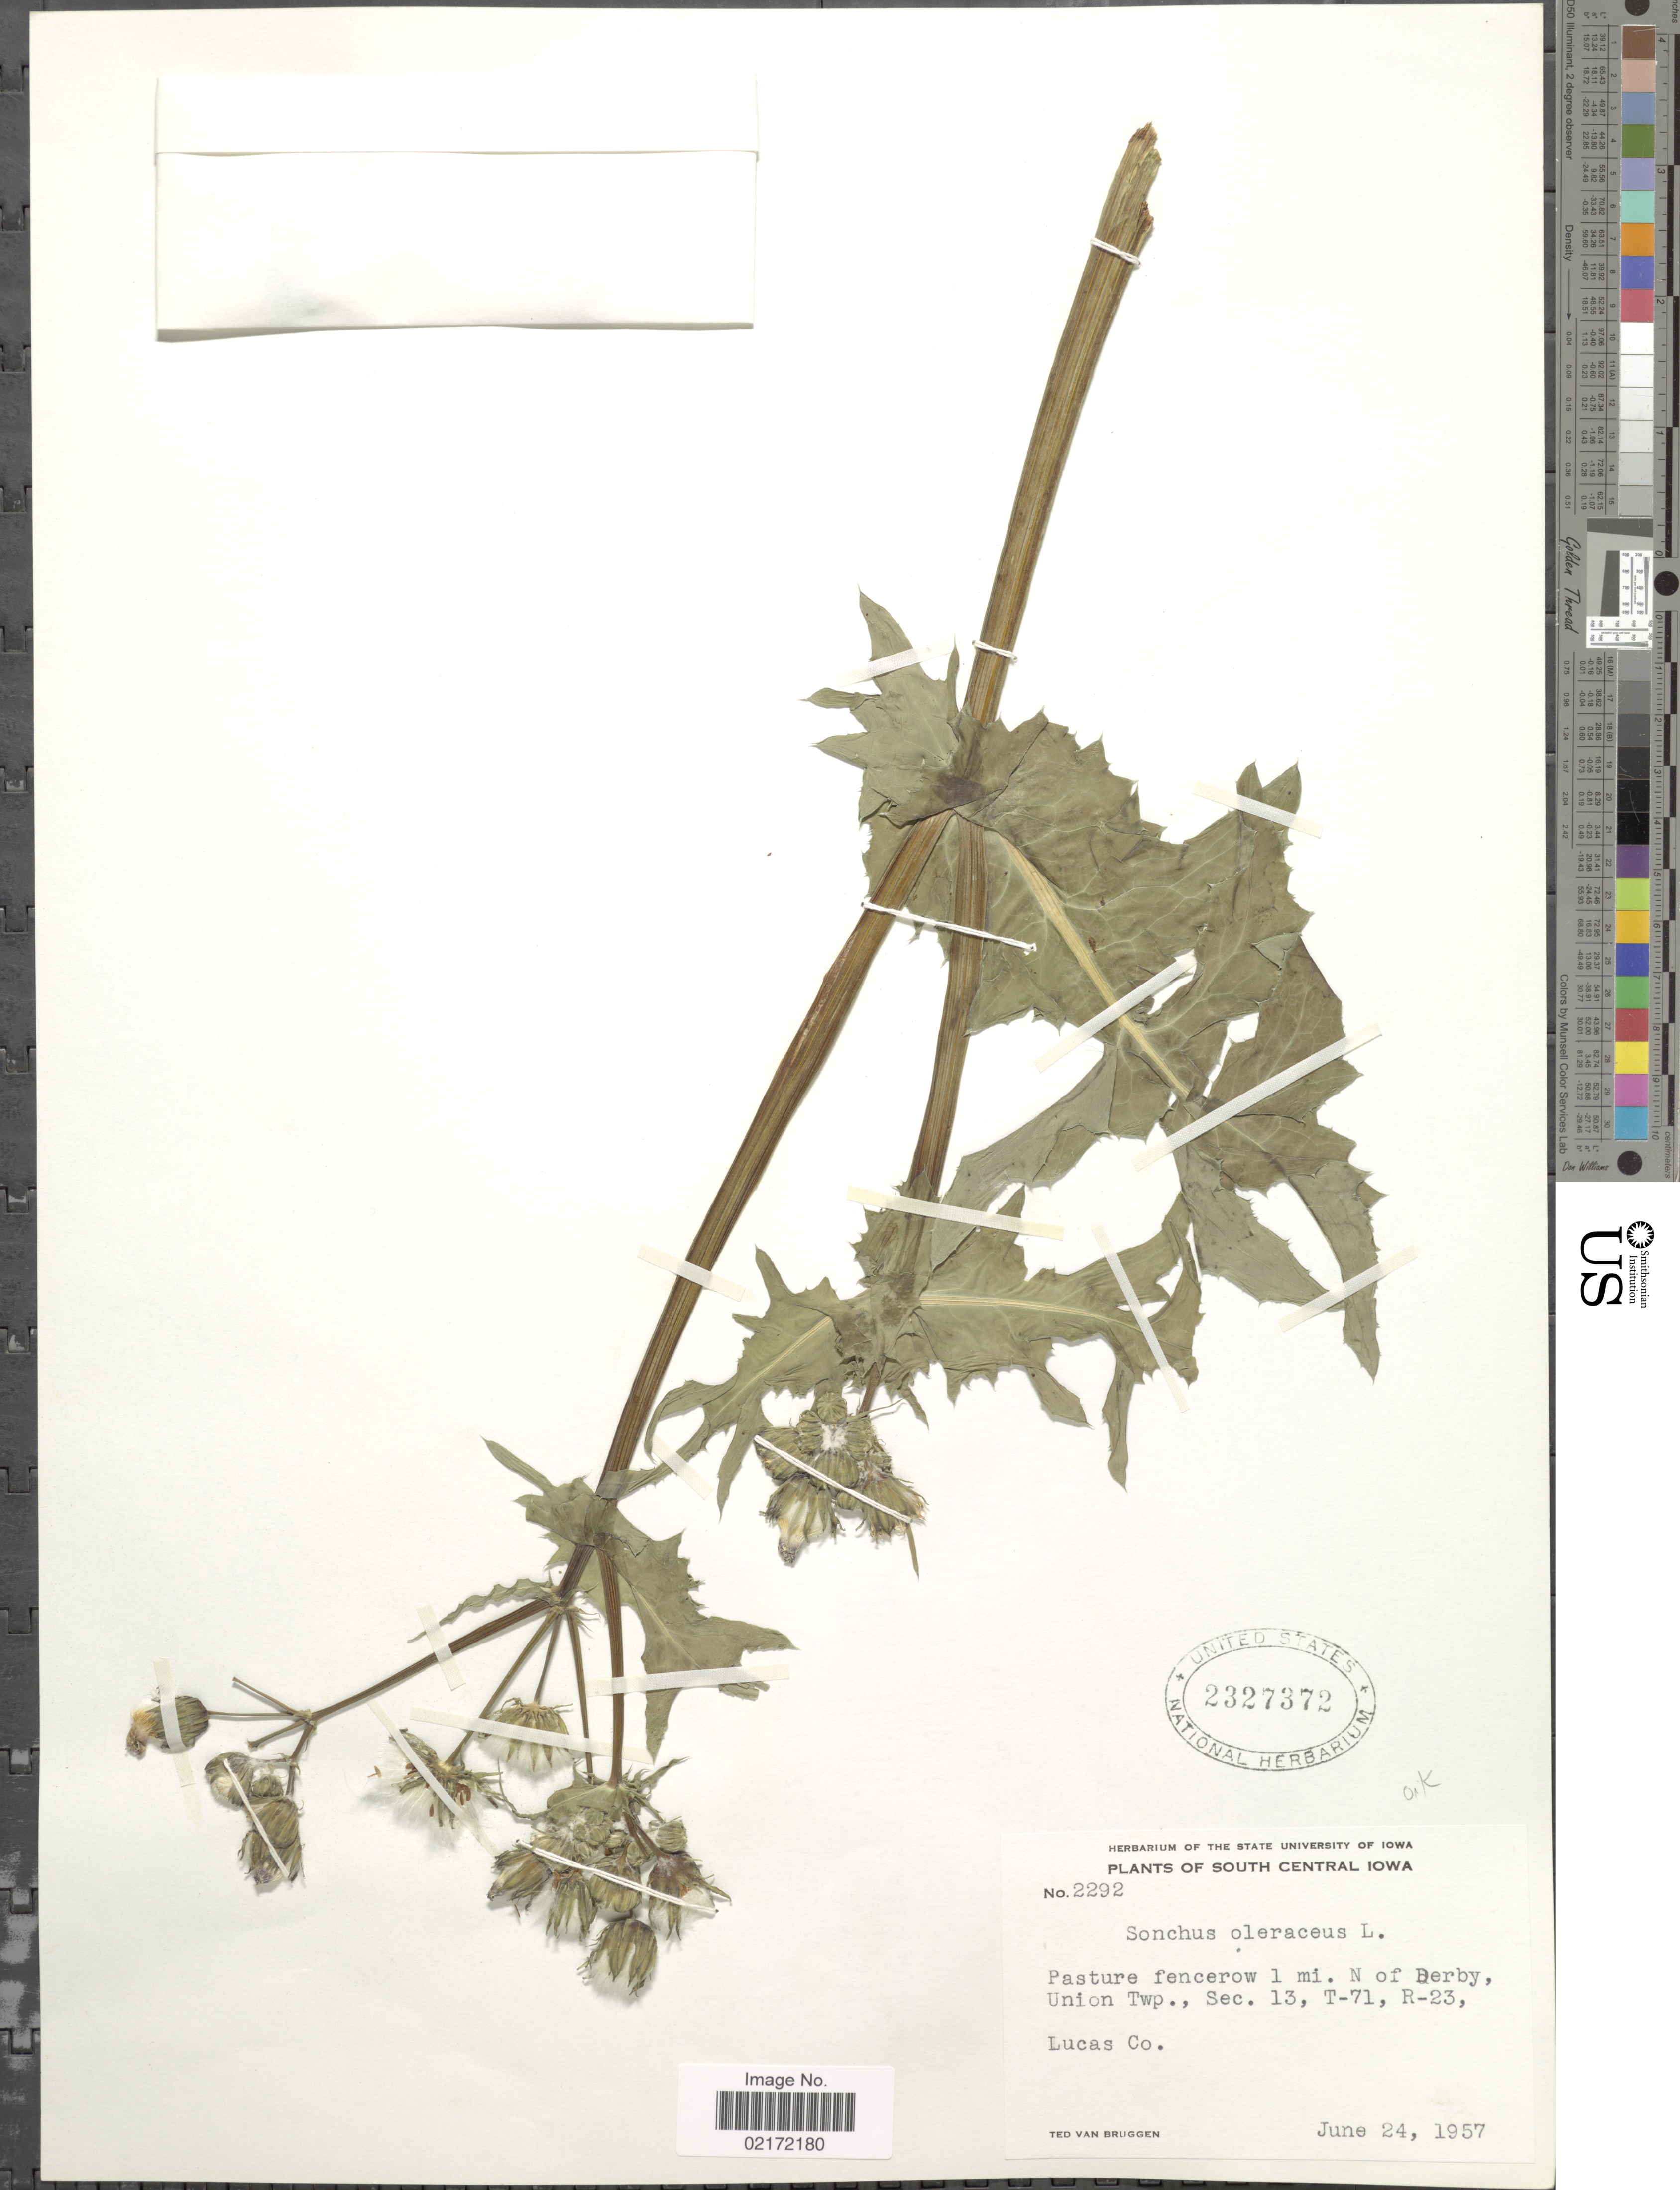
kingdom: Plantae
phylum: Tracheophyta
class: Magnoliopsida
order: Asterales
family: Asteraceae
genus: Sonchus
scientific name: Sonchus oleraceus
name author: L.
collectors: T. van Bruggen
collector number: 2292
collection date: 1957-06-24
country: United States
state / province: Iowa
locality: South Central Iowa. Pasture fencerow 1 mi. N of Derby, Union Twp., Sec. 13, T-71, R-23, Lucas Co.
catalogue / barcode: US 2327372